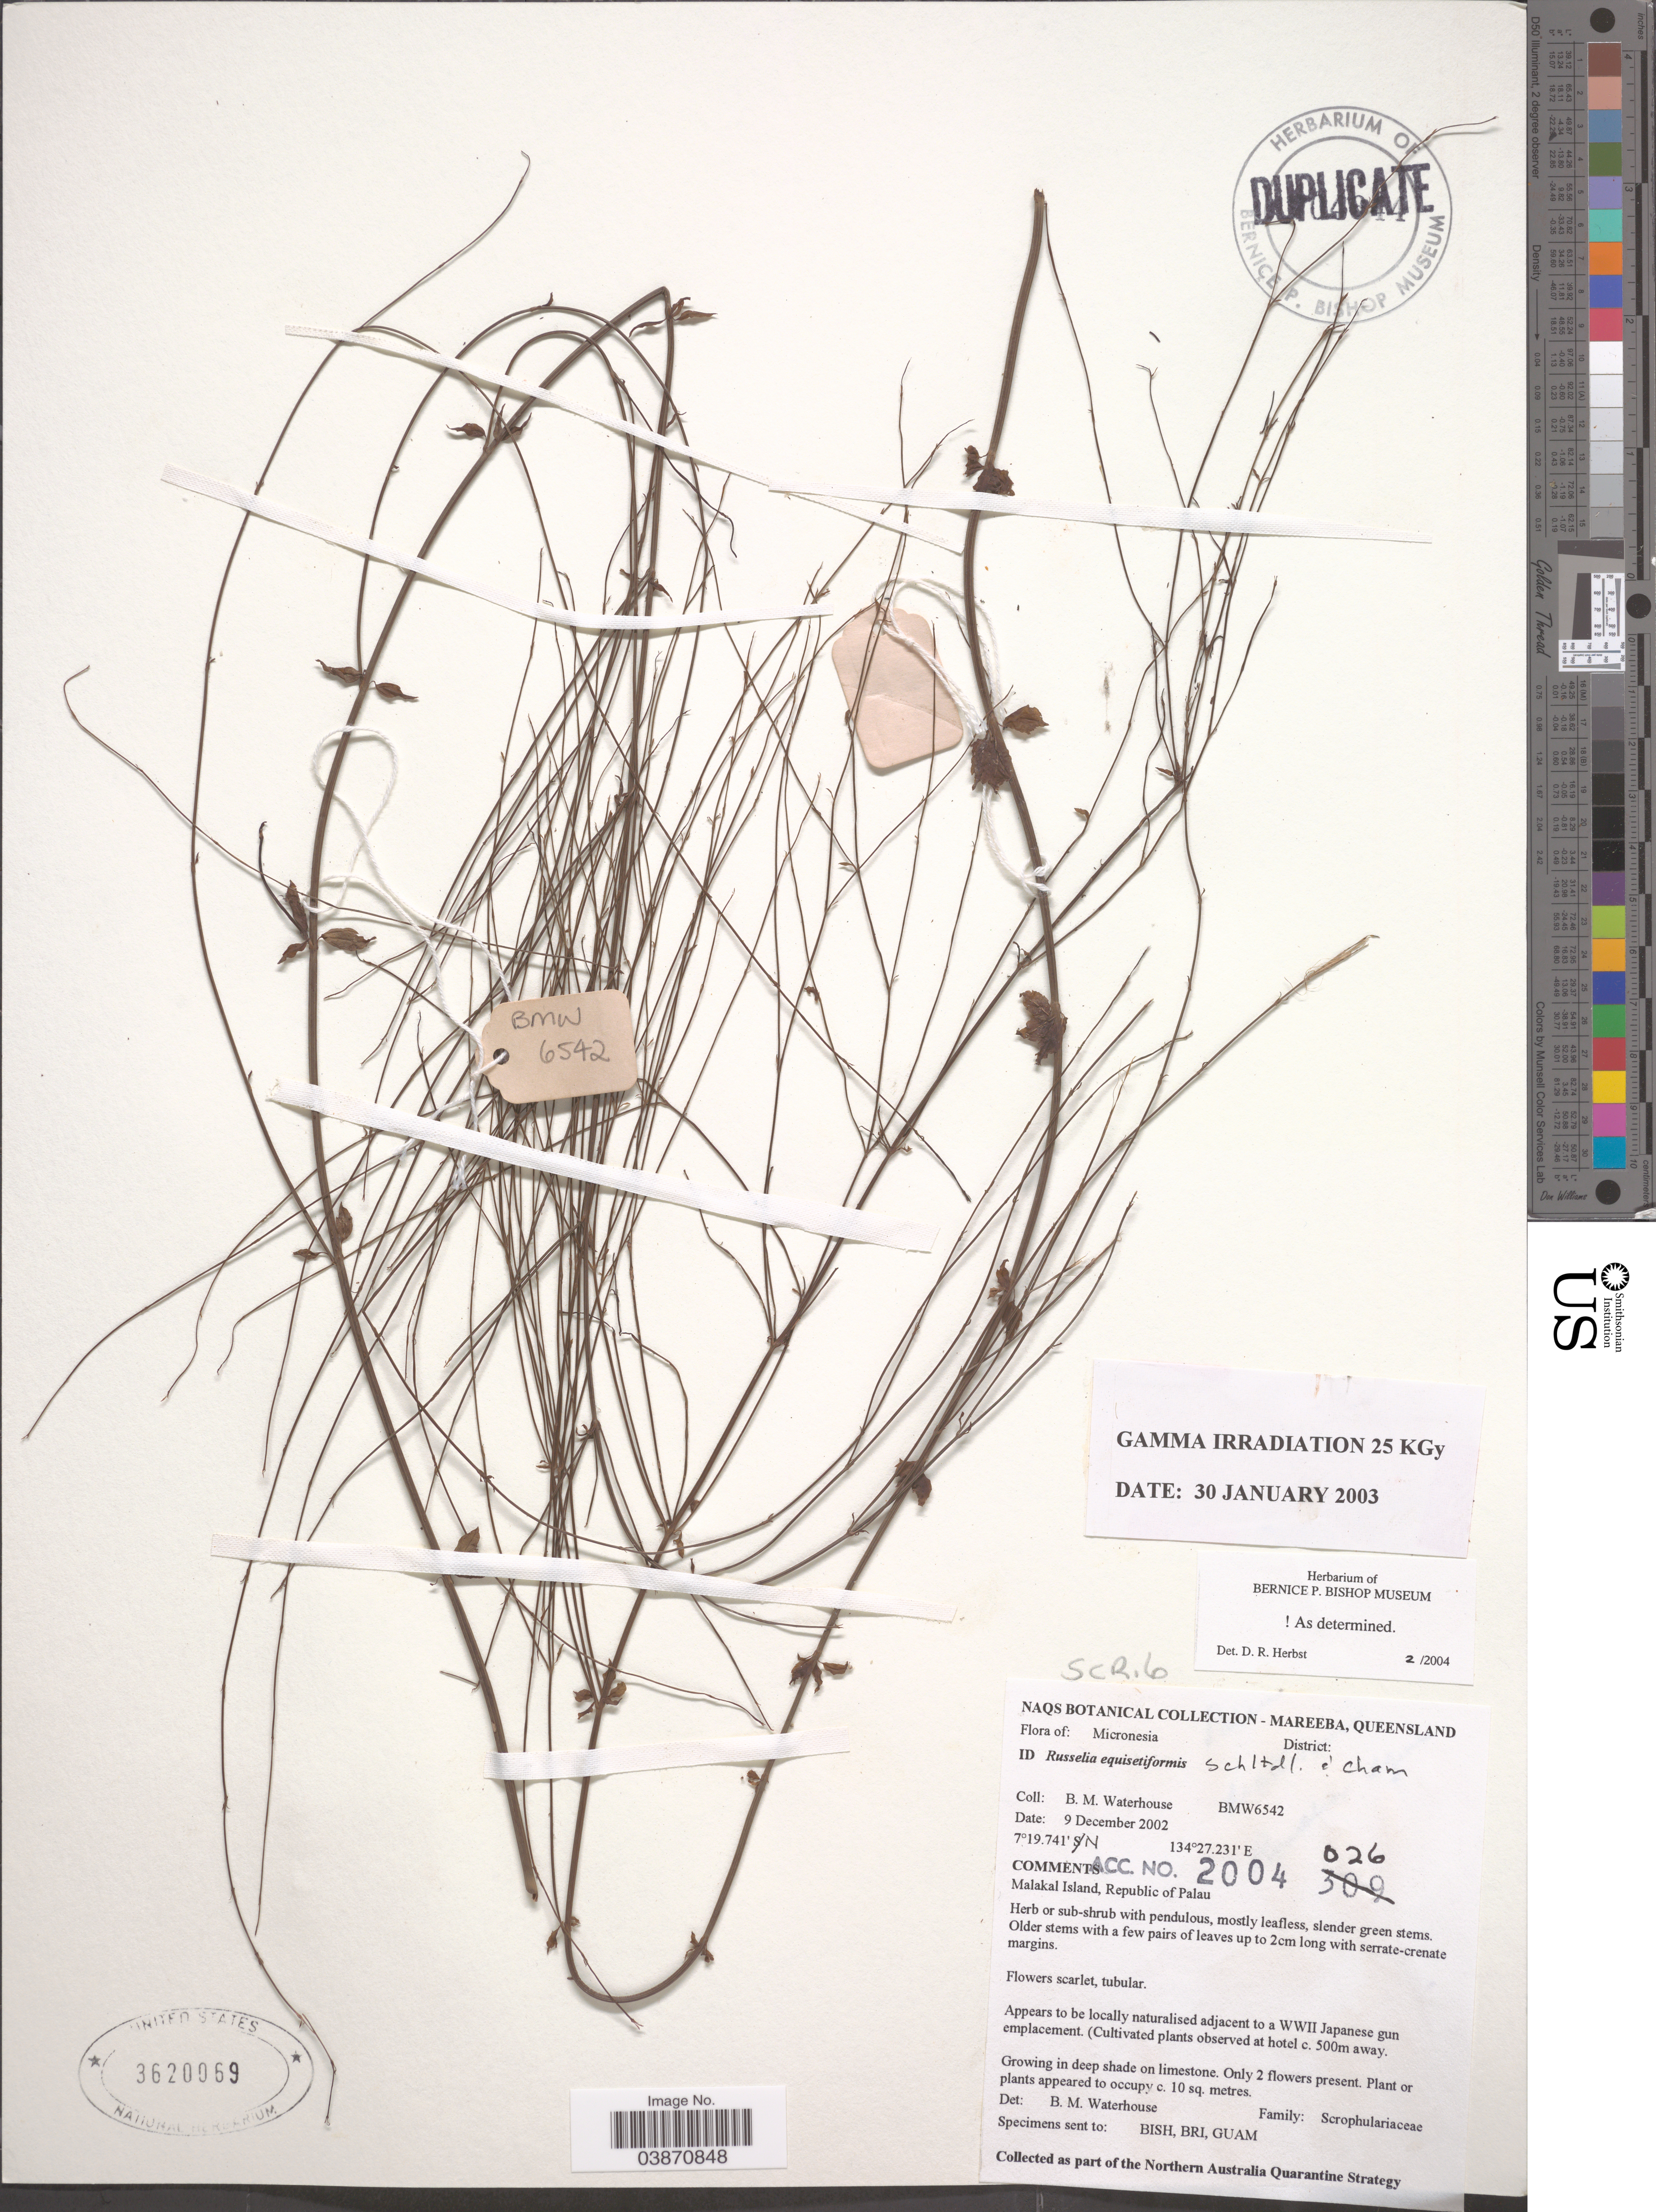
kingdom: Plantae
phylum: Tracheophyta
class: Magnoliopsida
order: Lamiales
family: Plantaginaceae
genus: Russelia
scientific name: Russelia equisetiformis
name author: Schltdl. & Cham.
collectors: B. Waterhouse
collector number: BMW6542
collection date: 2002-12-09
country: Palau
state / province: Koror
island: Ngemelachel [Malakal]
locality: Micronesia. Malakal Island, Republic of Palau.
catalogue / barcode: US 3620069